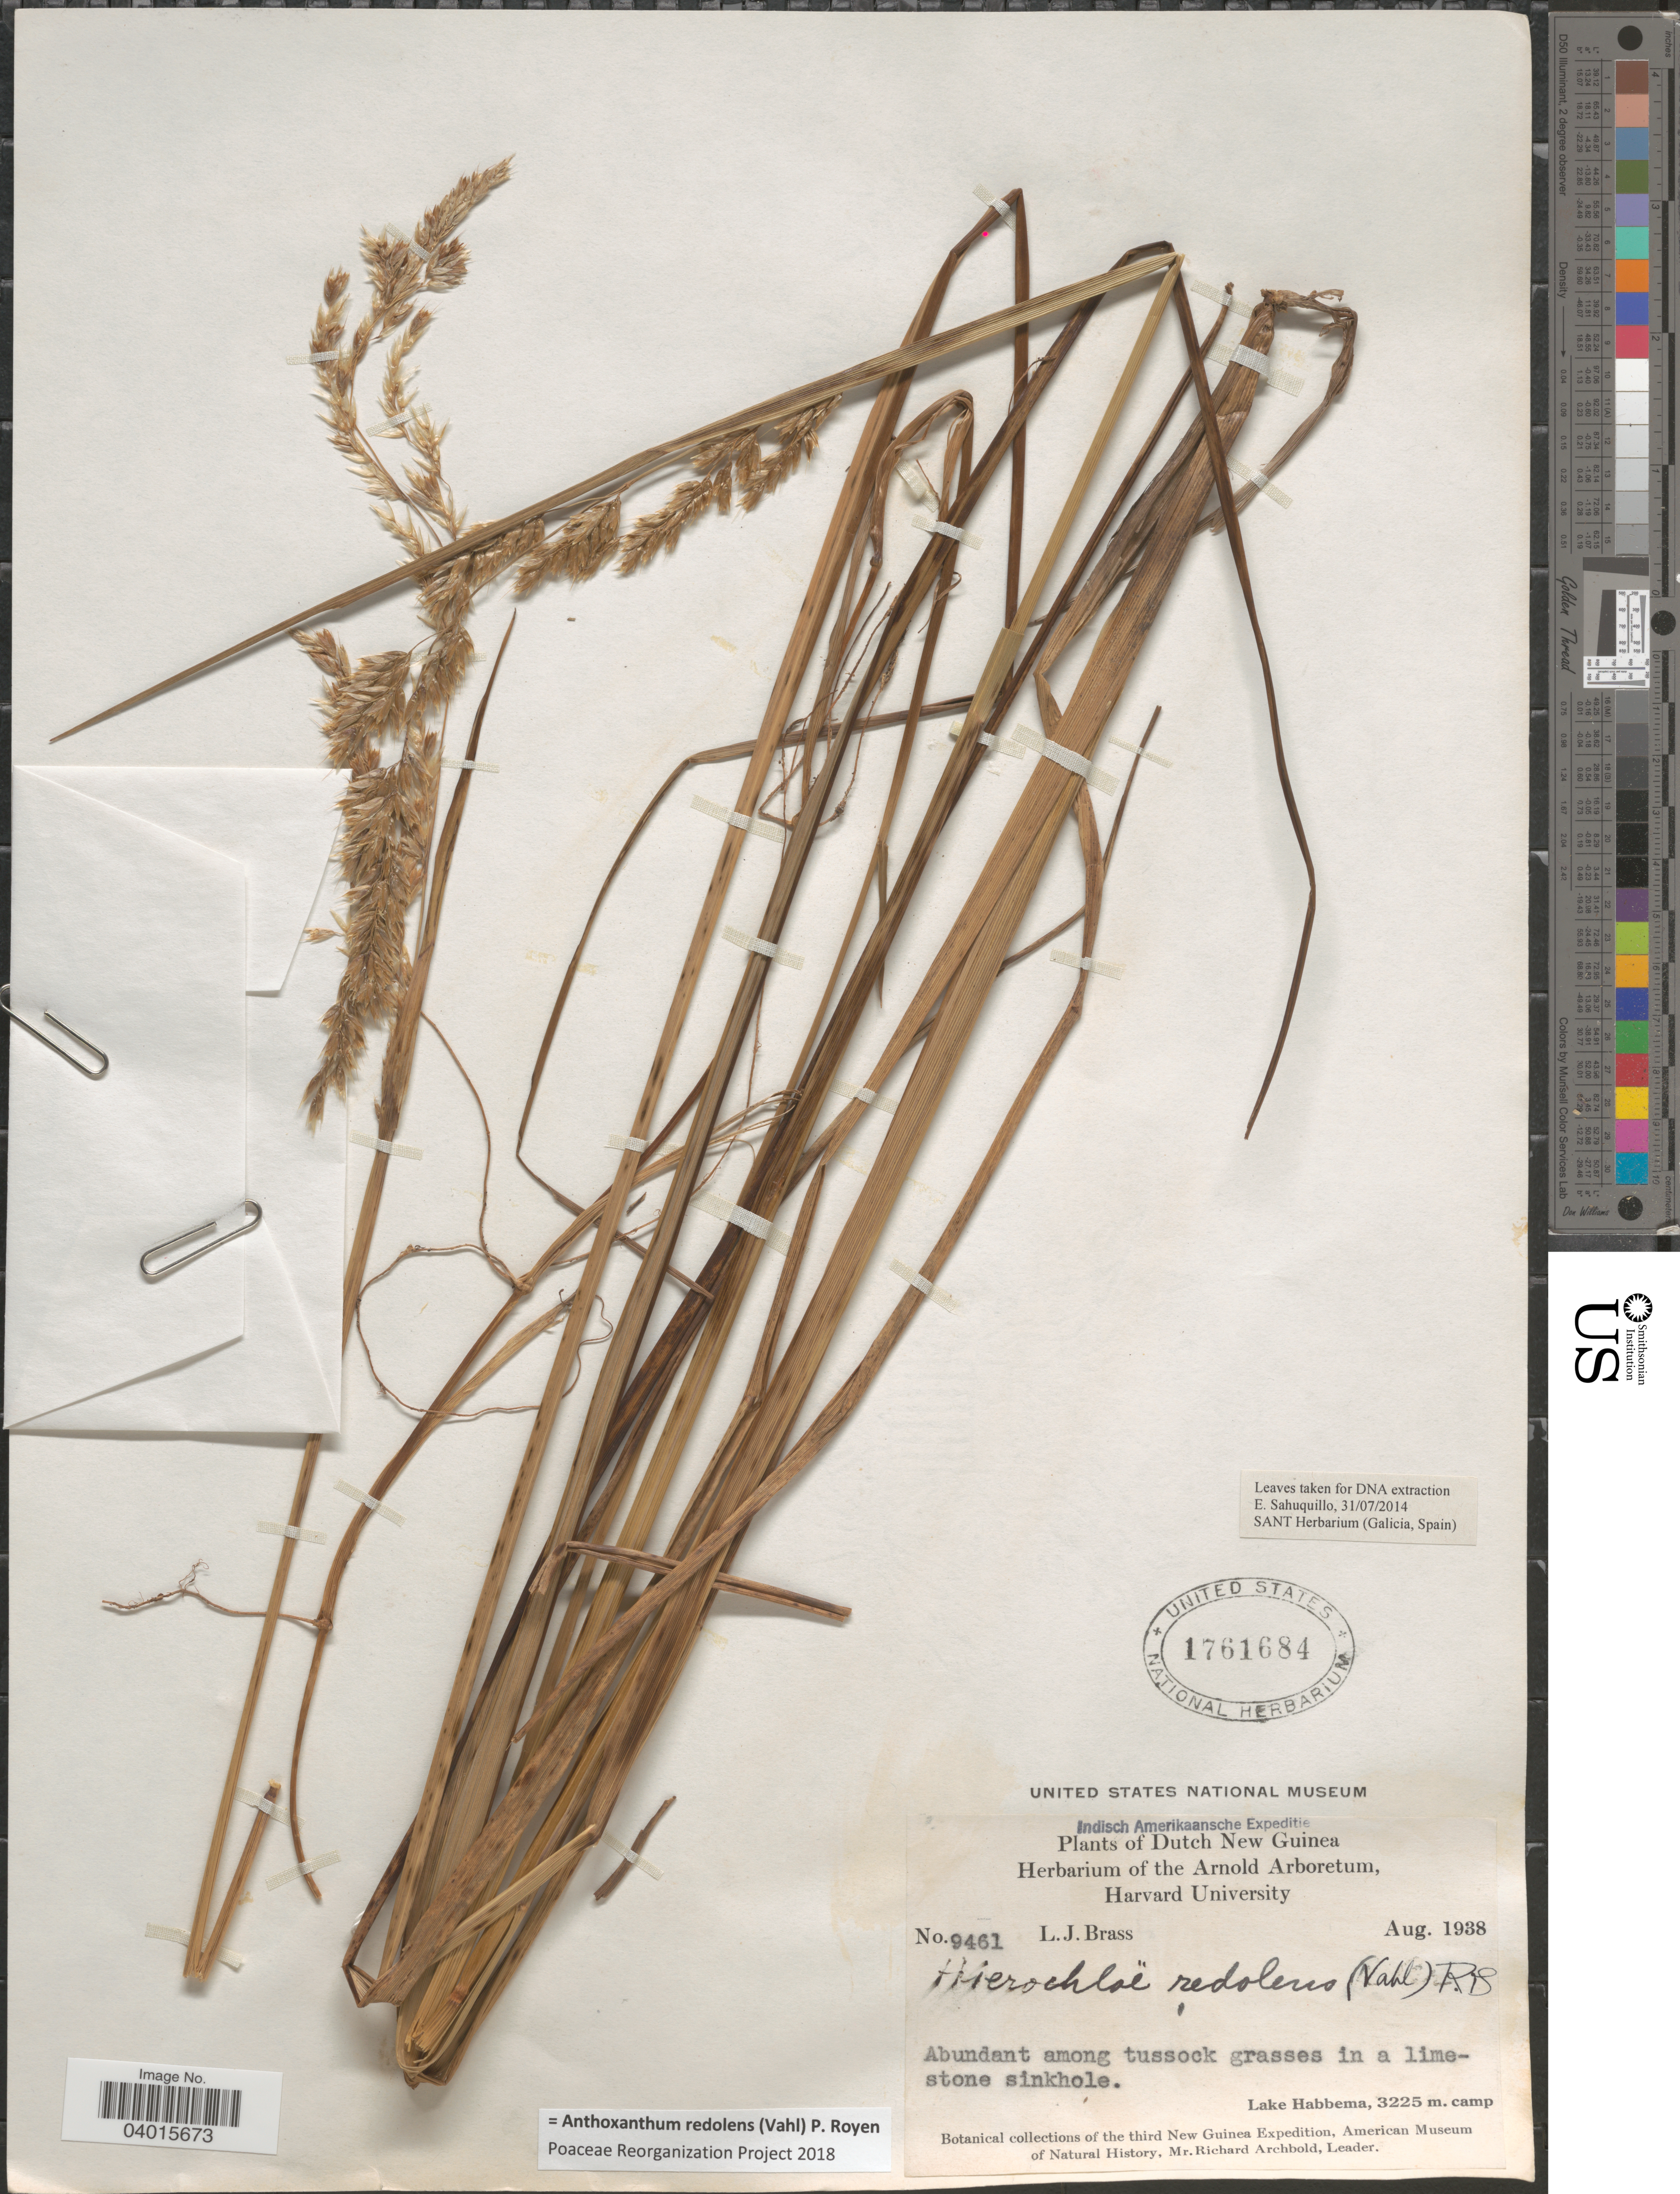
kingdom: Plantae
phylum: Tracheophyta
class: Liliopsida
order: Poales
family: Poaceae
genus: Anthoxanthum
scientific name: Anthoxanthum redolens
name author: (Vahl) P. Royen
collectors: L. J. Brass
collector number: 9461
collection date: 1938-08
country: Indonesia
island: New Guinea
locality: Dutch New Guinea. Among tussock grasses in a limestone sinkhole. Lake Habbema. Camp.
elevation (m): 3225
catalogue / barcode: US 1761684